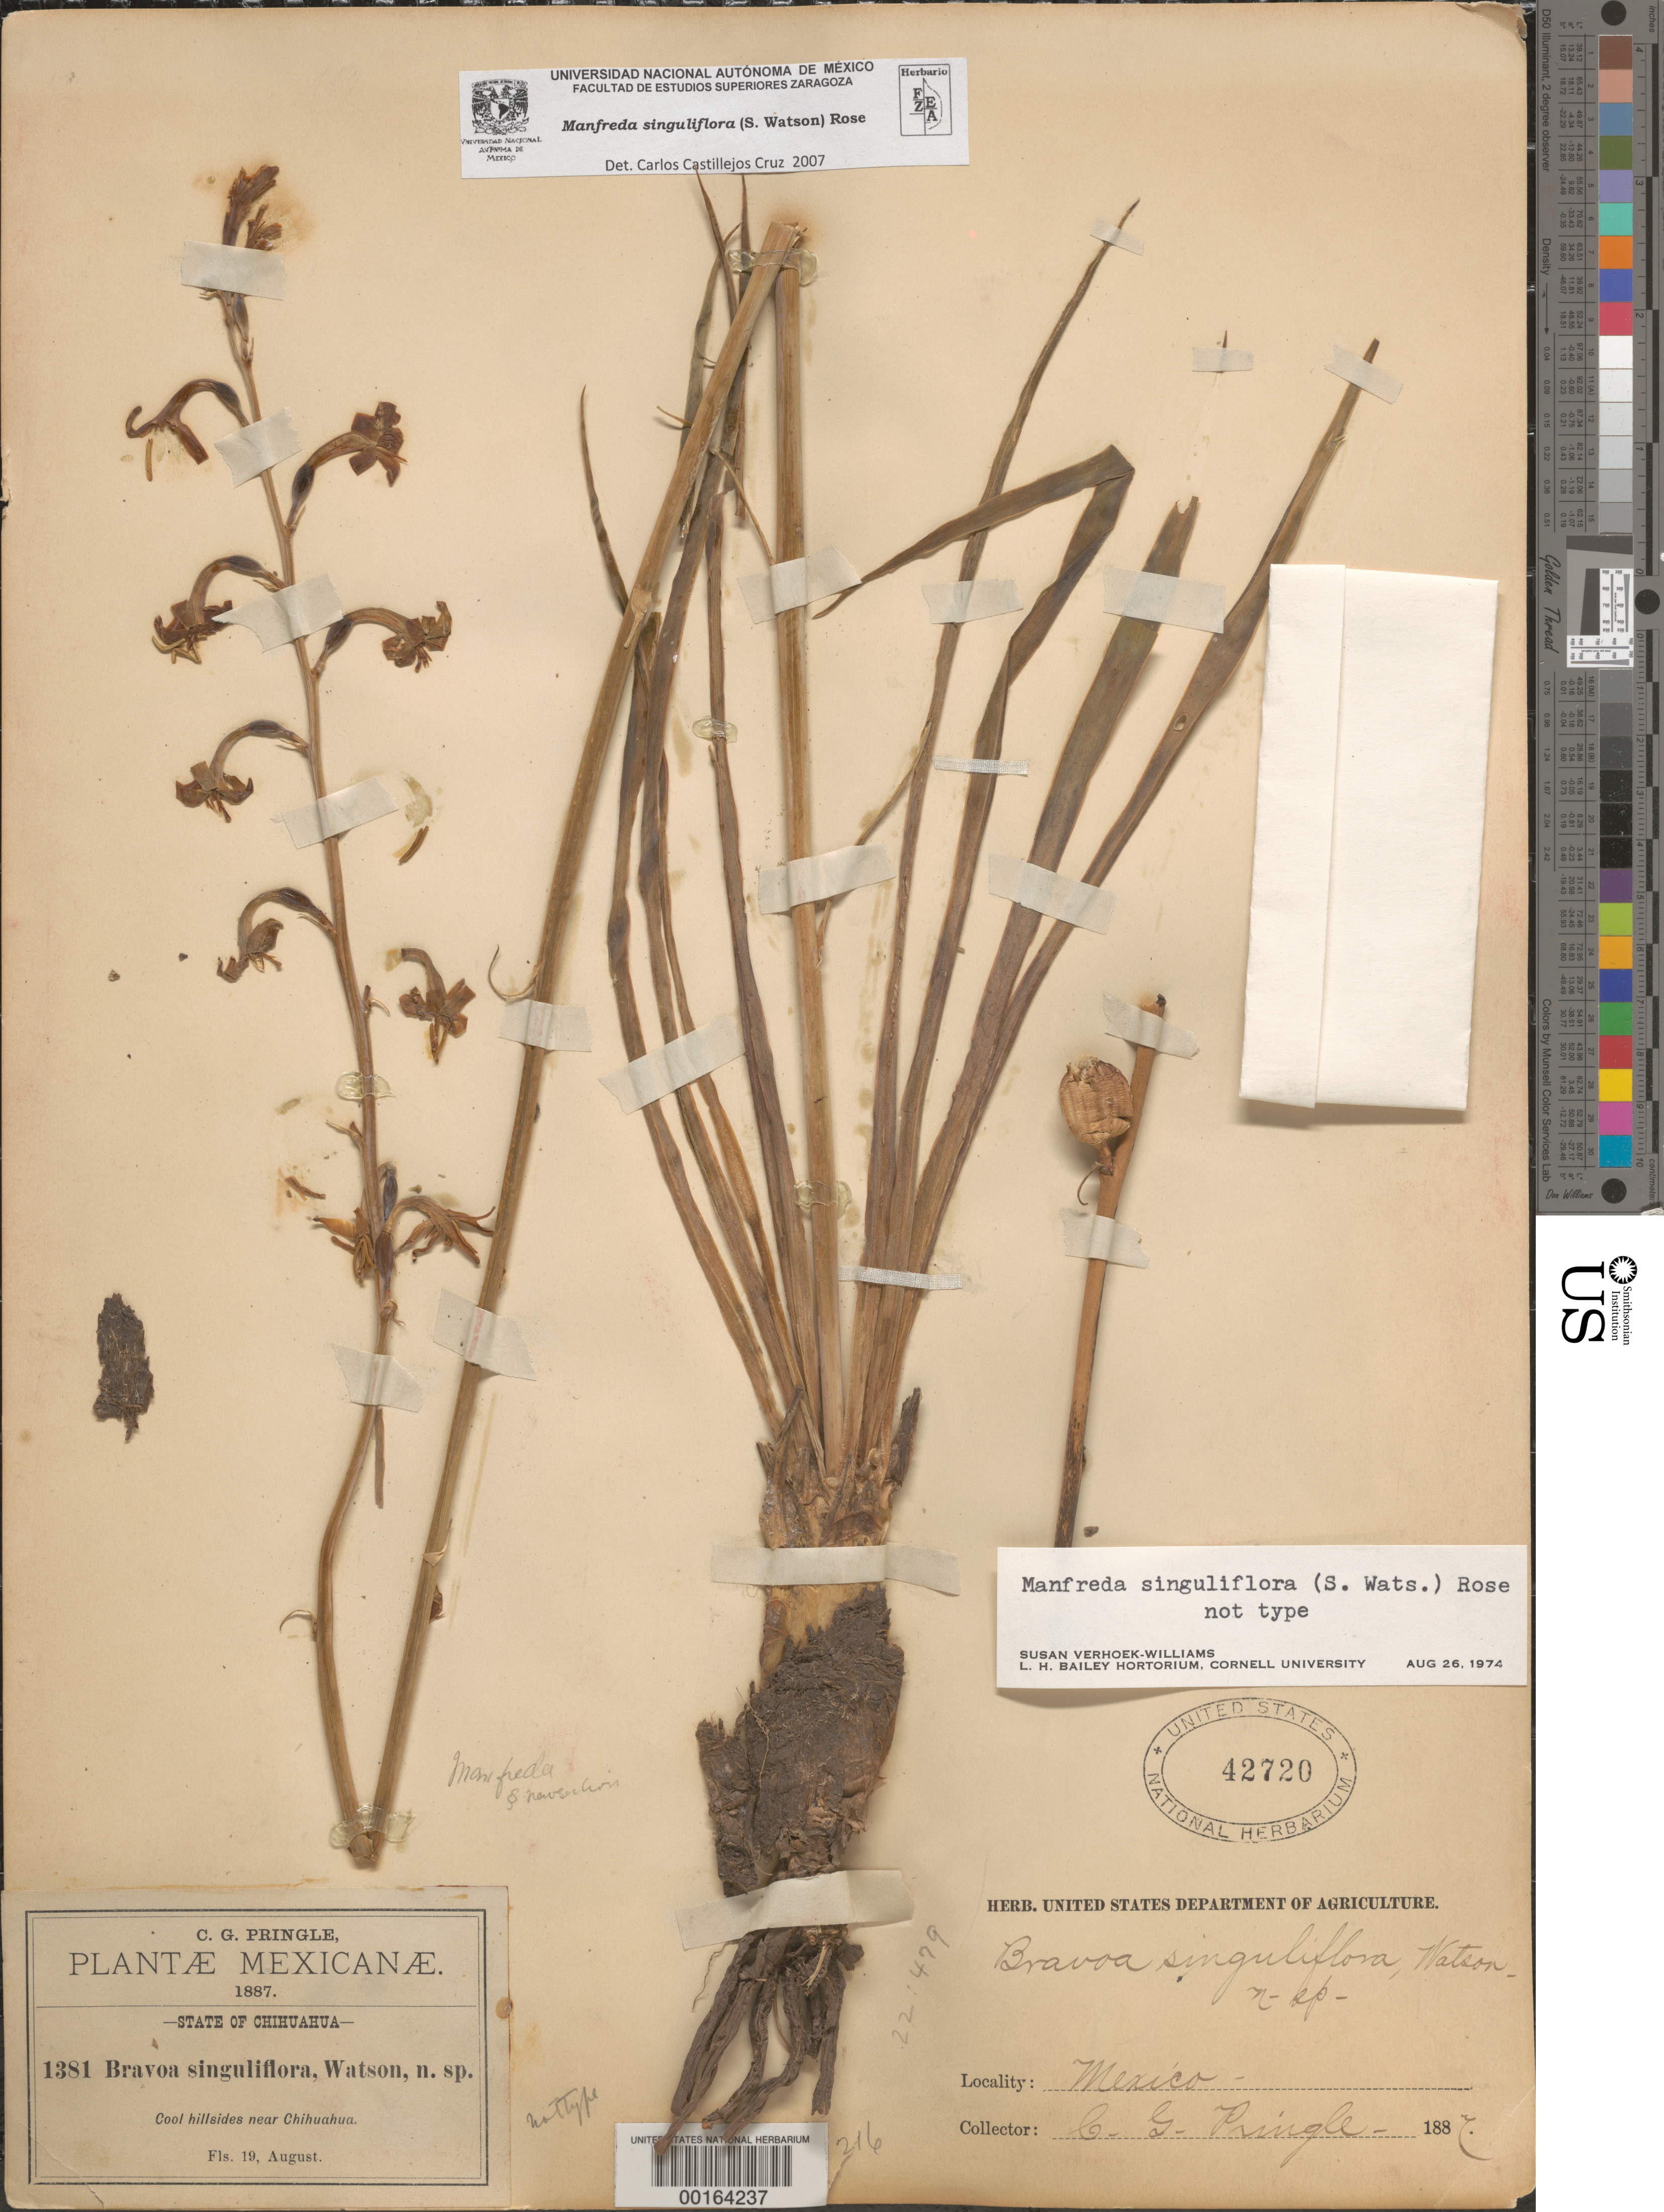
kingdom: Plantae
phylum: Tracheophyta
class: Liliopsida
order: Asparagales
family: Asparagaceae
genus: Manfreda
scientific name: Manfreda rubescens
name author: Rose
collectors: C. G. Pringle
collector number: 1381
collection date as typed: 19 Aug 1887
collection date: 1887-08-19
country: Mexico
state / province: Chihuahua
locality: Hillsides near Chihuahua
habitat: Cool hillsides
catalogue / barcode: US 42720